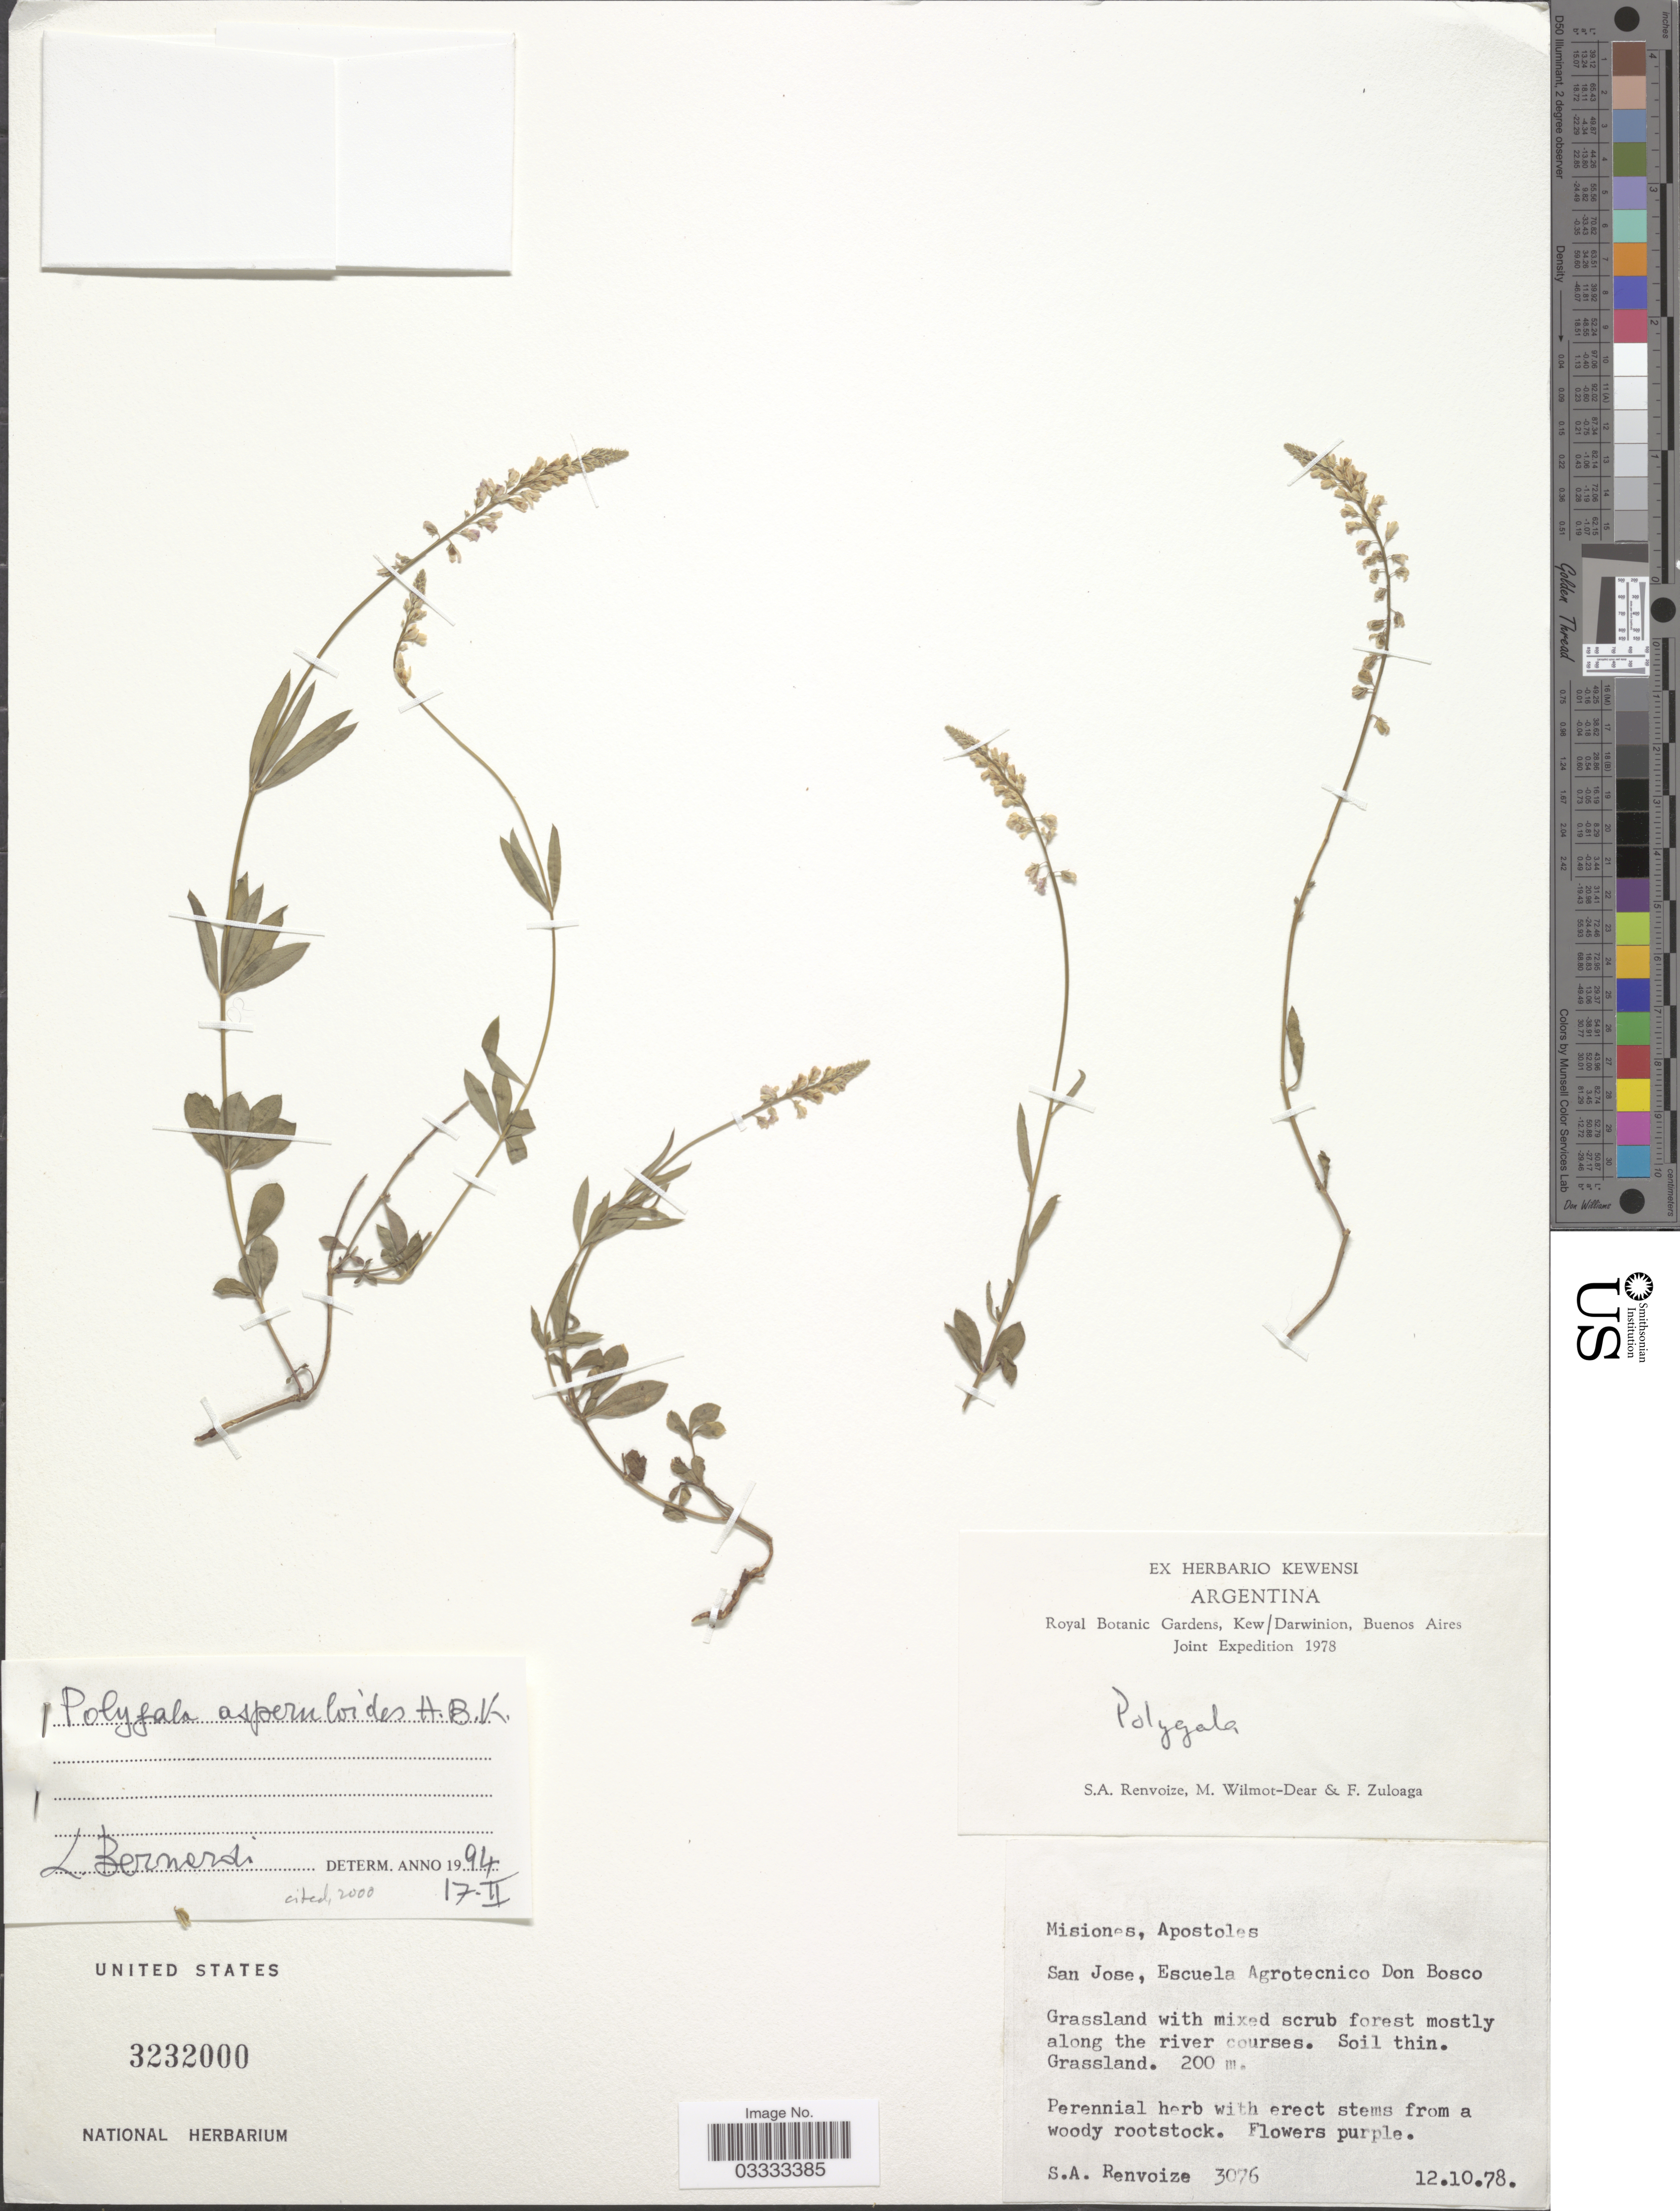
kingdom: Plantae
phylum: Tracheophyta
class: Magnoliopsida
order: Fabales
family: Polygalaceae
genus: Polygala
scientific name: Polygala asperuloides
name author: Kunth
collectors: S. A. Renvoize, M. Wilmot-Dear & F. Zuloaga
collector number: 3076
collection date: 1978-10-12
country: Argentina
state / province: Misiones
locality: Apostoles. San Jose, Escuela Agrotecnico Don Bosco.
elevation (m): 200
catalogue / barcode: US 3232000